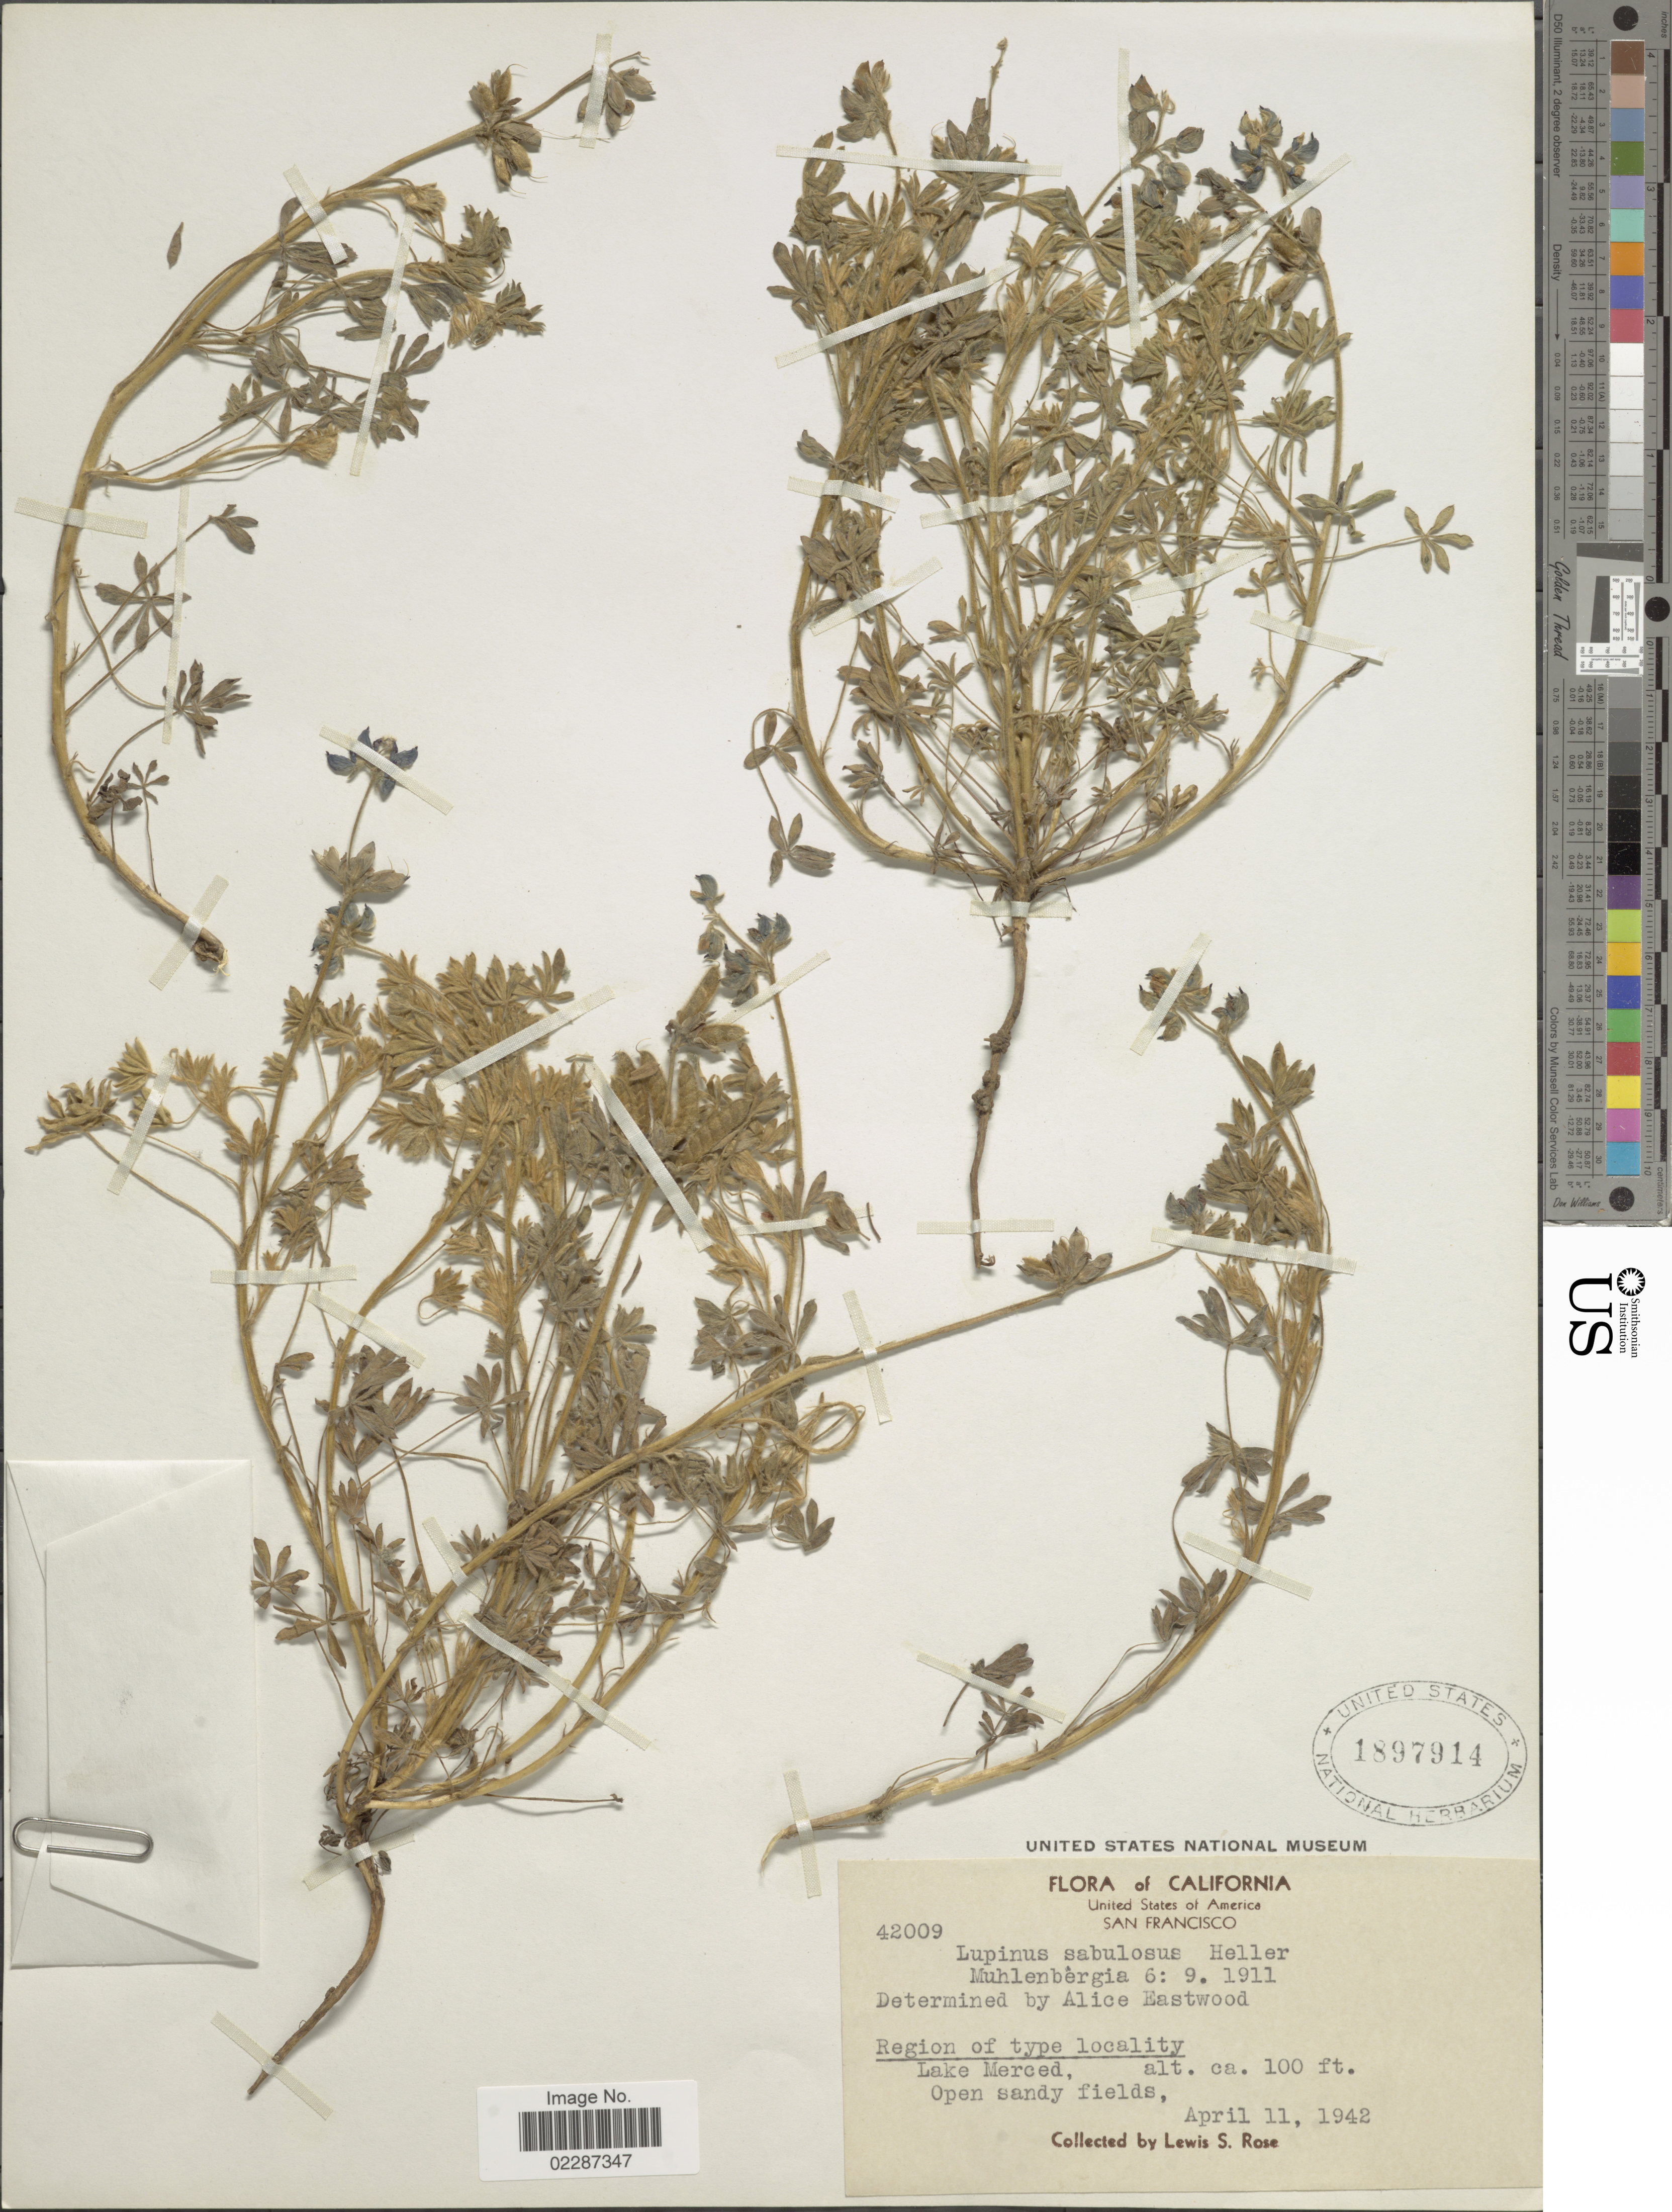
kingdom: Plantae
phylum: Tracheophyta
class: Magnoliopsida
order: Fabales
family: Fabaceae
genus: Lupinus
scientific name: Lupinus sabulosus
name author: A. Heller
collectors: L. S. Rose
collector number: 42009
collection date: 1942-04-11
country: United States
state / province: California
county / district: San Francisco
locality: San Francisco, Lake Merced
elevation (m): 30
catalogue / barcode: US 1897914